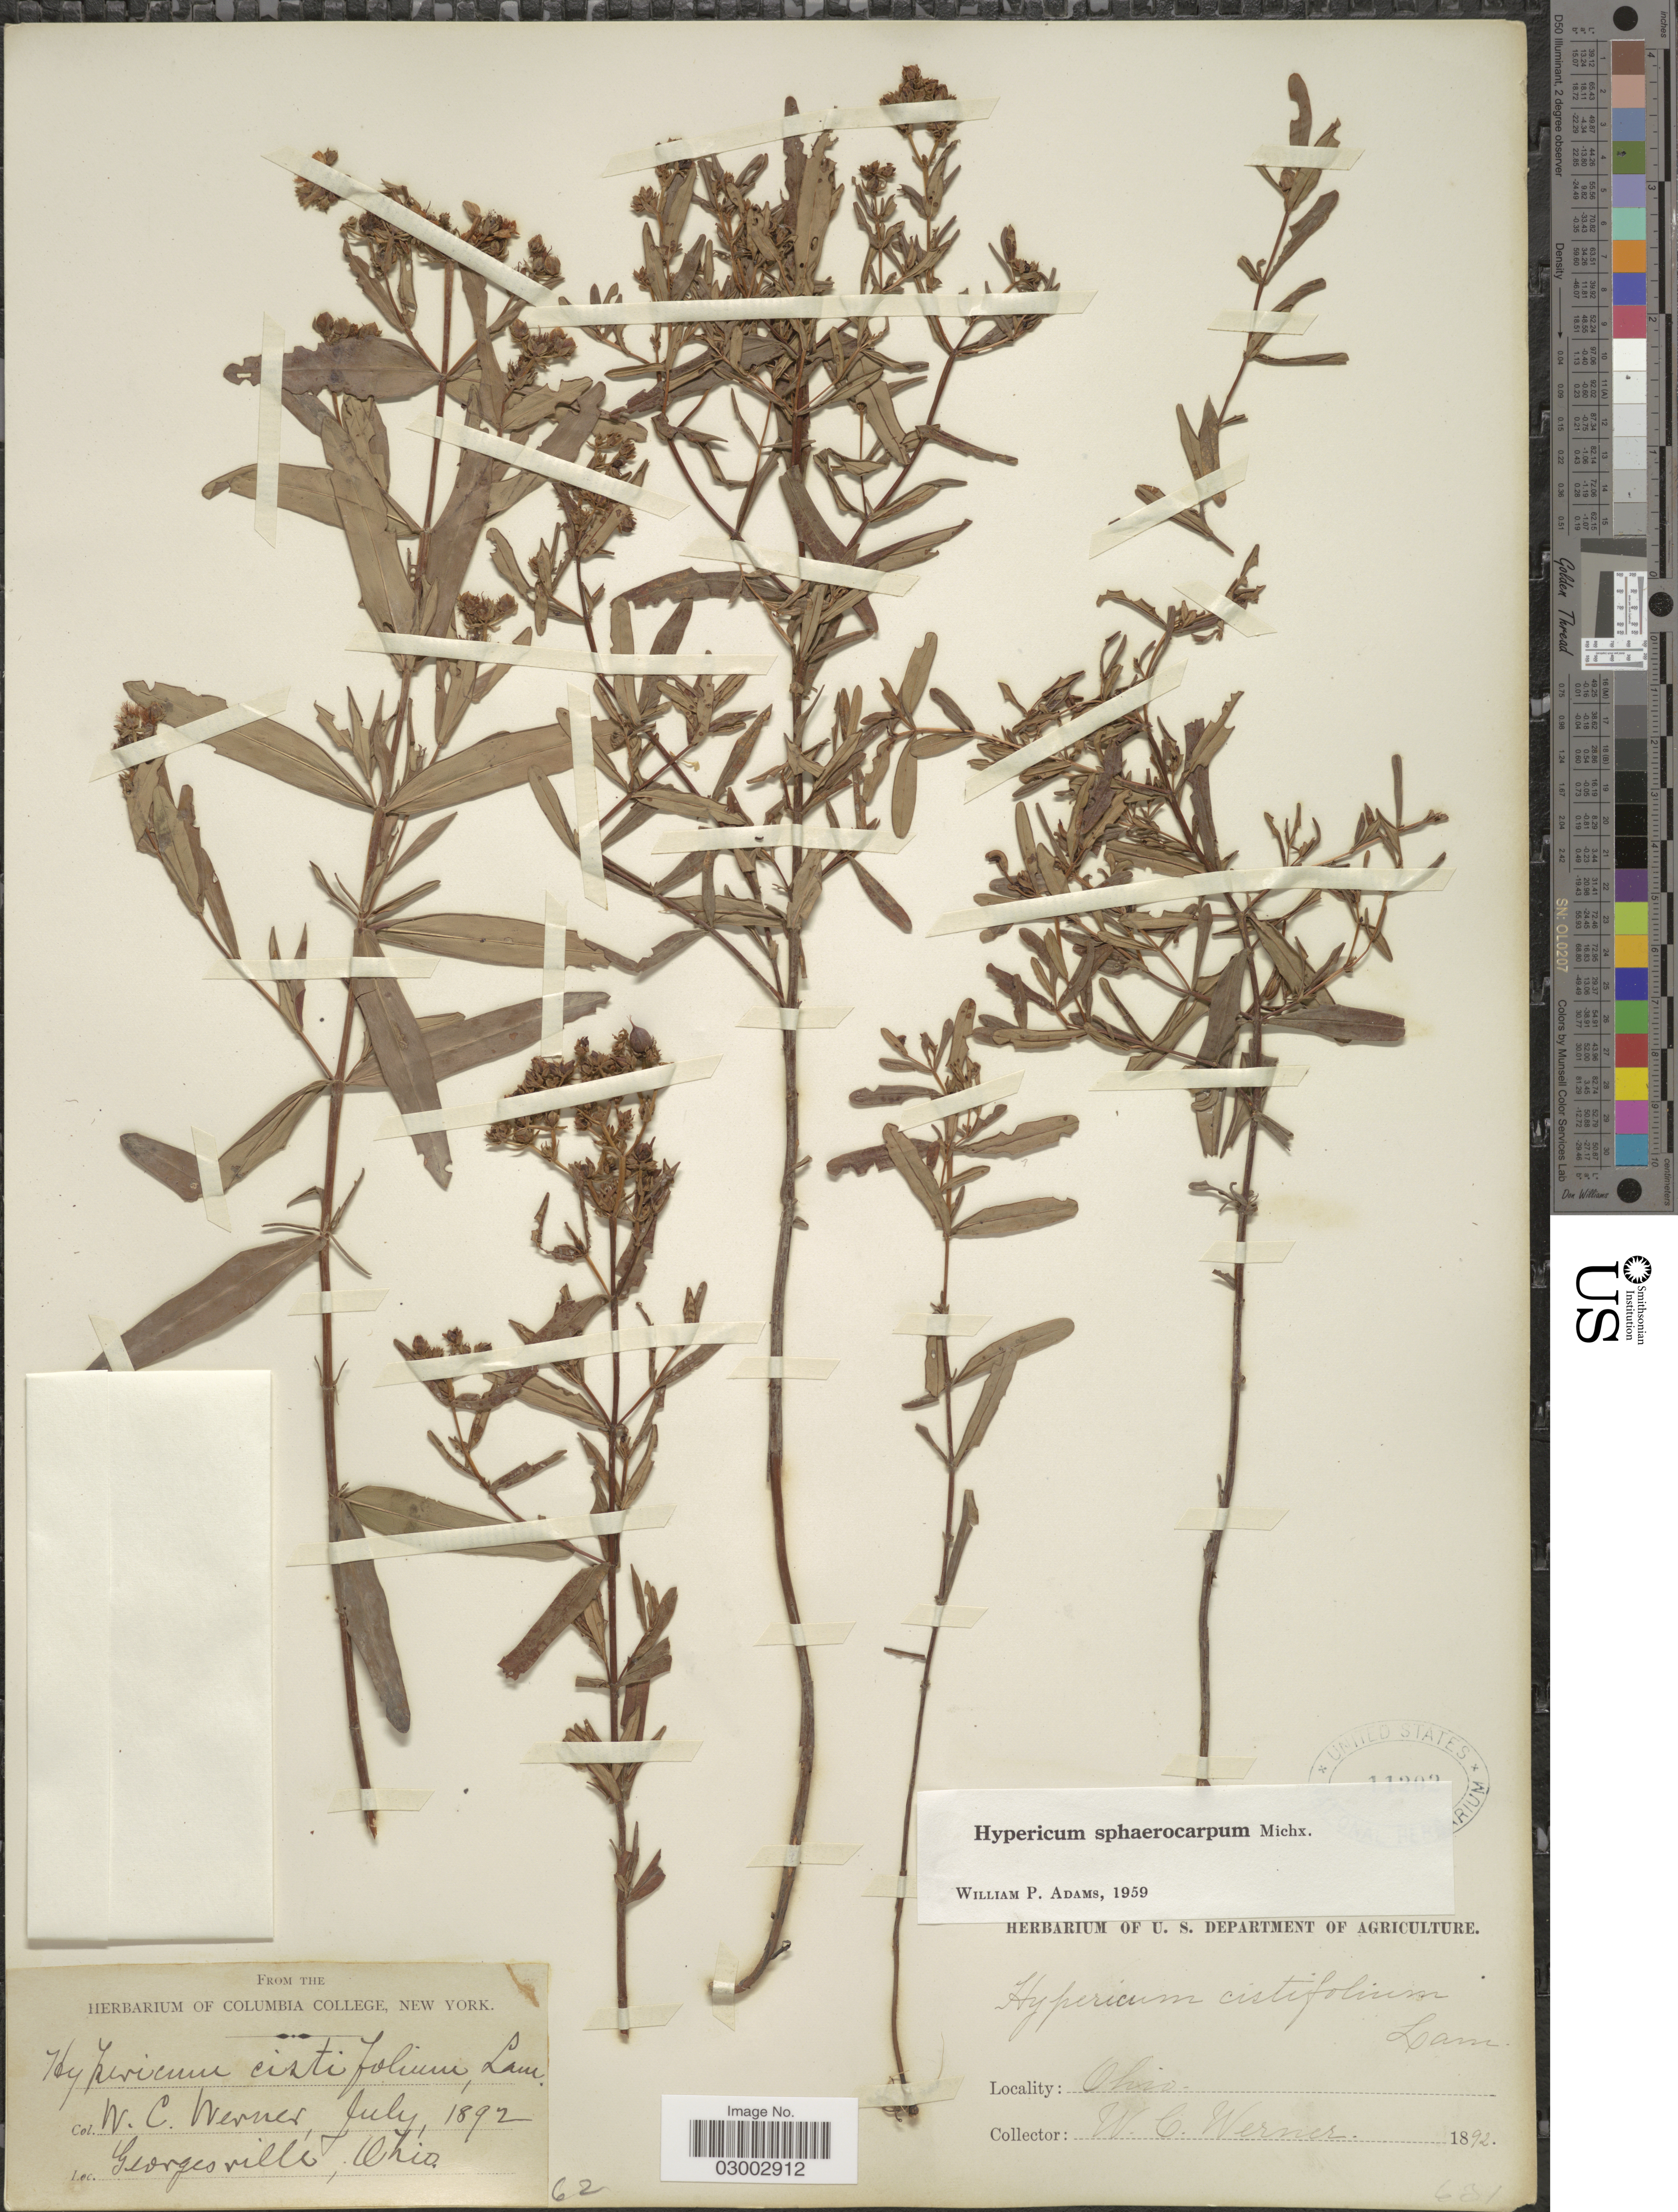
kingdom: Plantae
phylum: Tracheophyta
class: Magnoliopsida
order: Malpighiales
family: Hypericaceae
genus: Hypericum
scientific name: Hypericum sphaerocarpum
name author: Michx.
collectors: W. Werner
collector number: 631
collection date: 1892-07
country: United States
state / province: Ohio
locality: Georgesville.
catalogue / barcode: US 11202